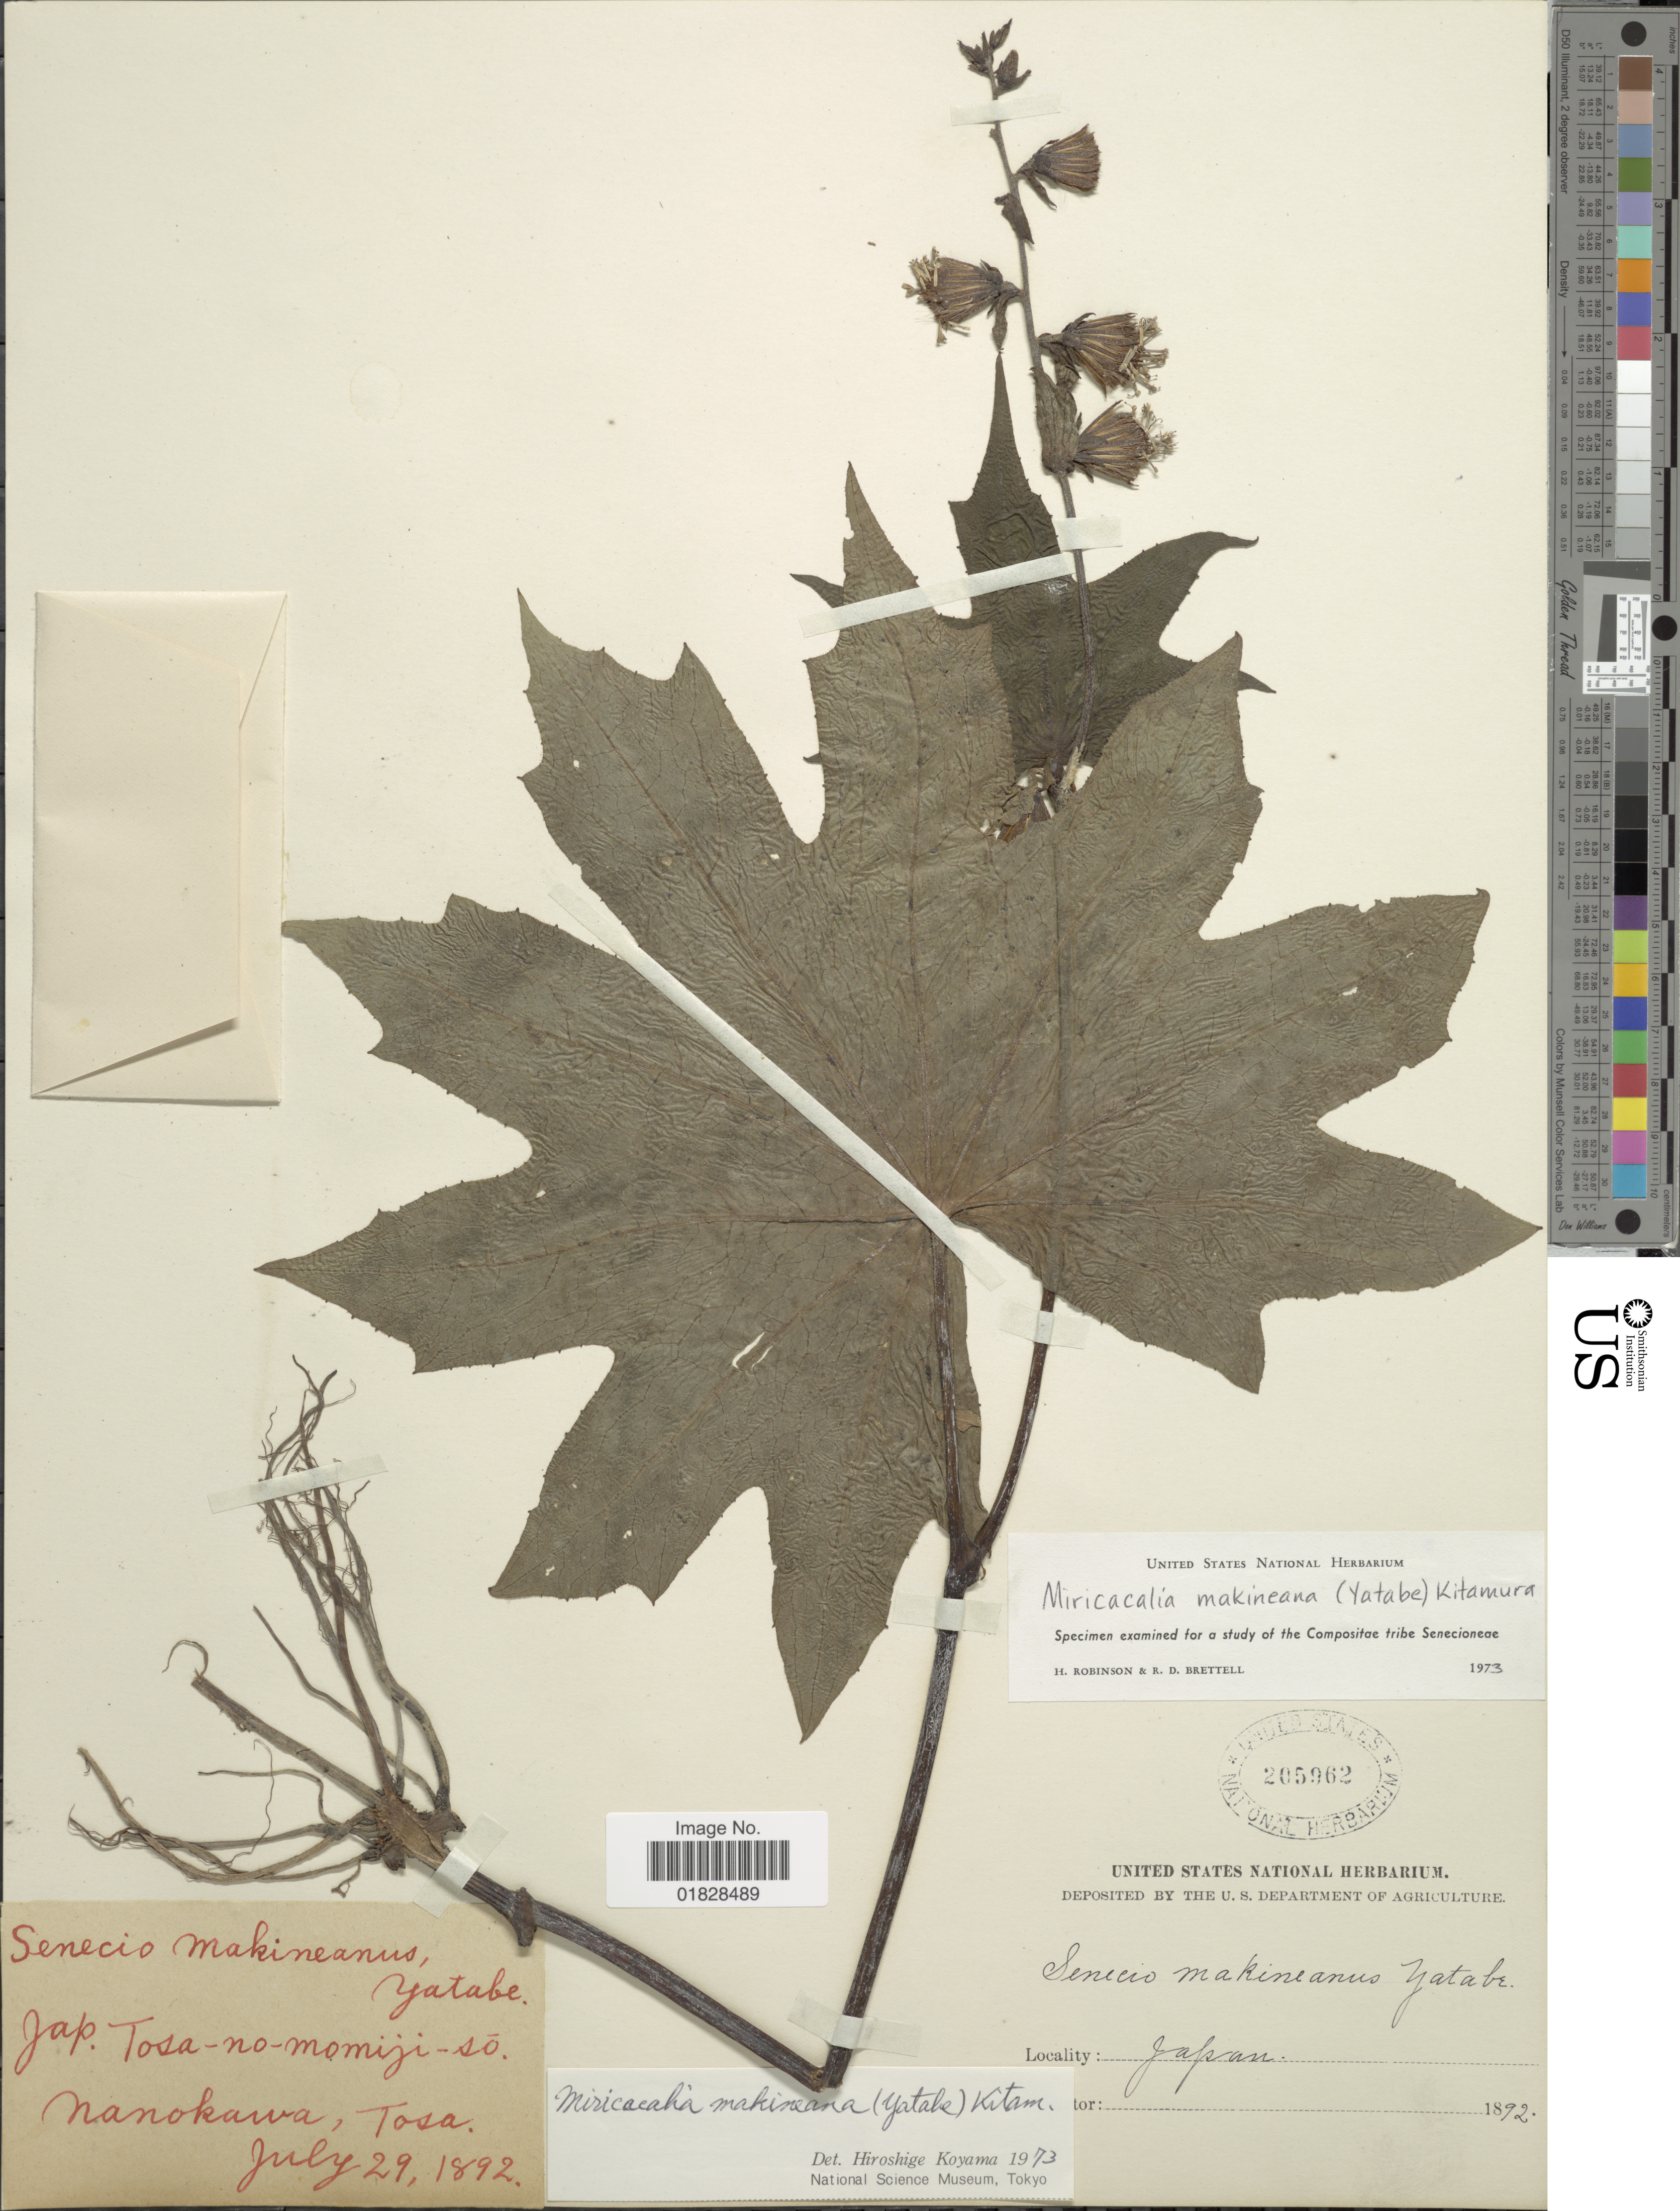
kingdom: Plantae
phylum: Tracheophyta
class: Magnoliopsida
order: Asterales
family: Asteraceae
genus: Miricacalia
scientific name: Miricacalia makineana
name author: (Yatabe) Kitam.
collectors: U.S. National Herbarium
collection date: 1892-07-29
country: Japan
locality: Jap. Tosa-no-momiji-sö. Nanokawa, Tosa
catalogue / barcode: US 205962